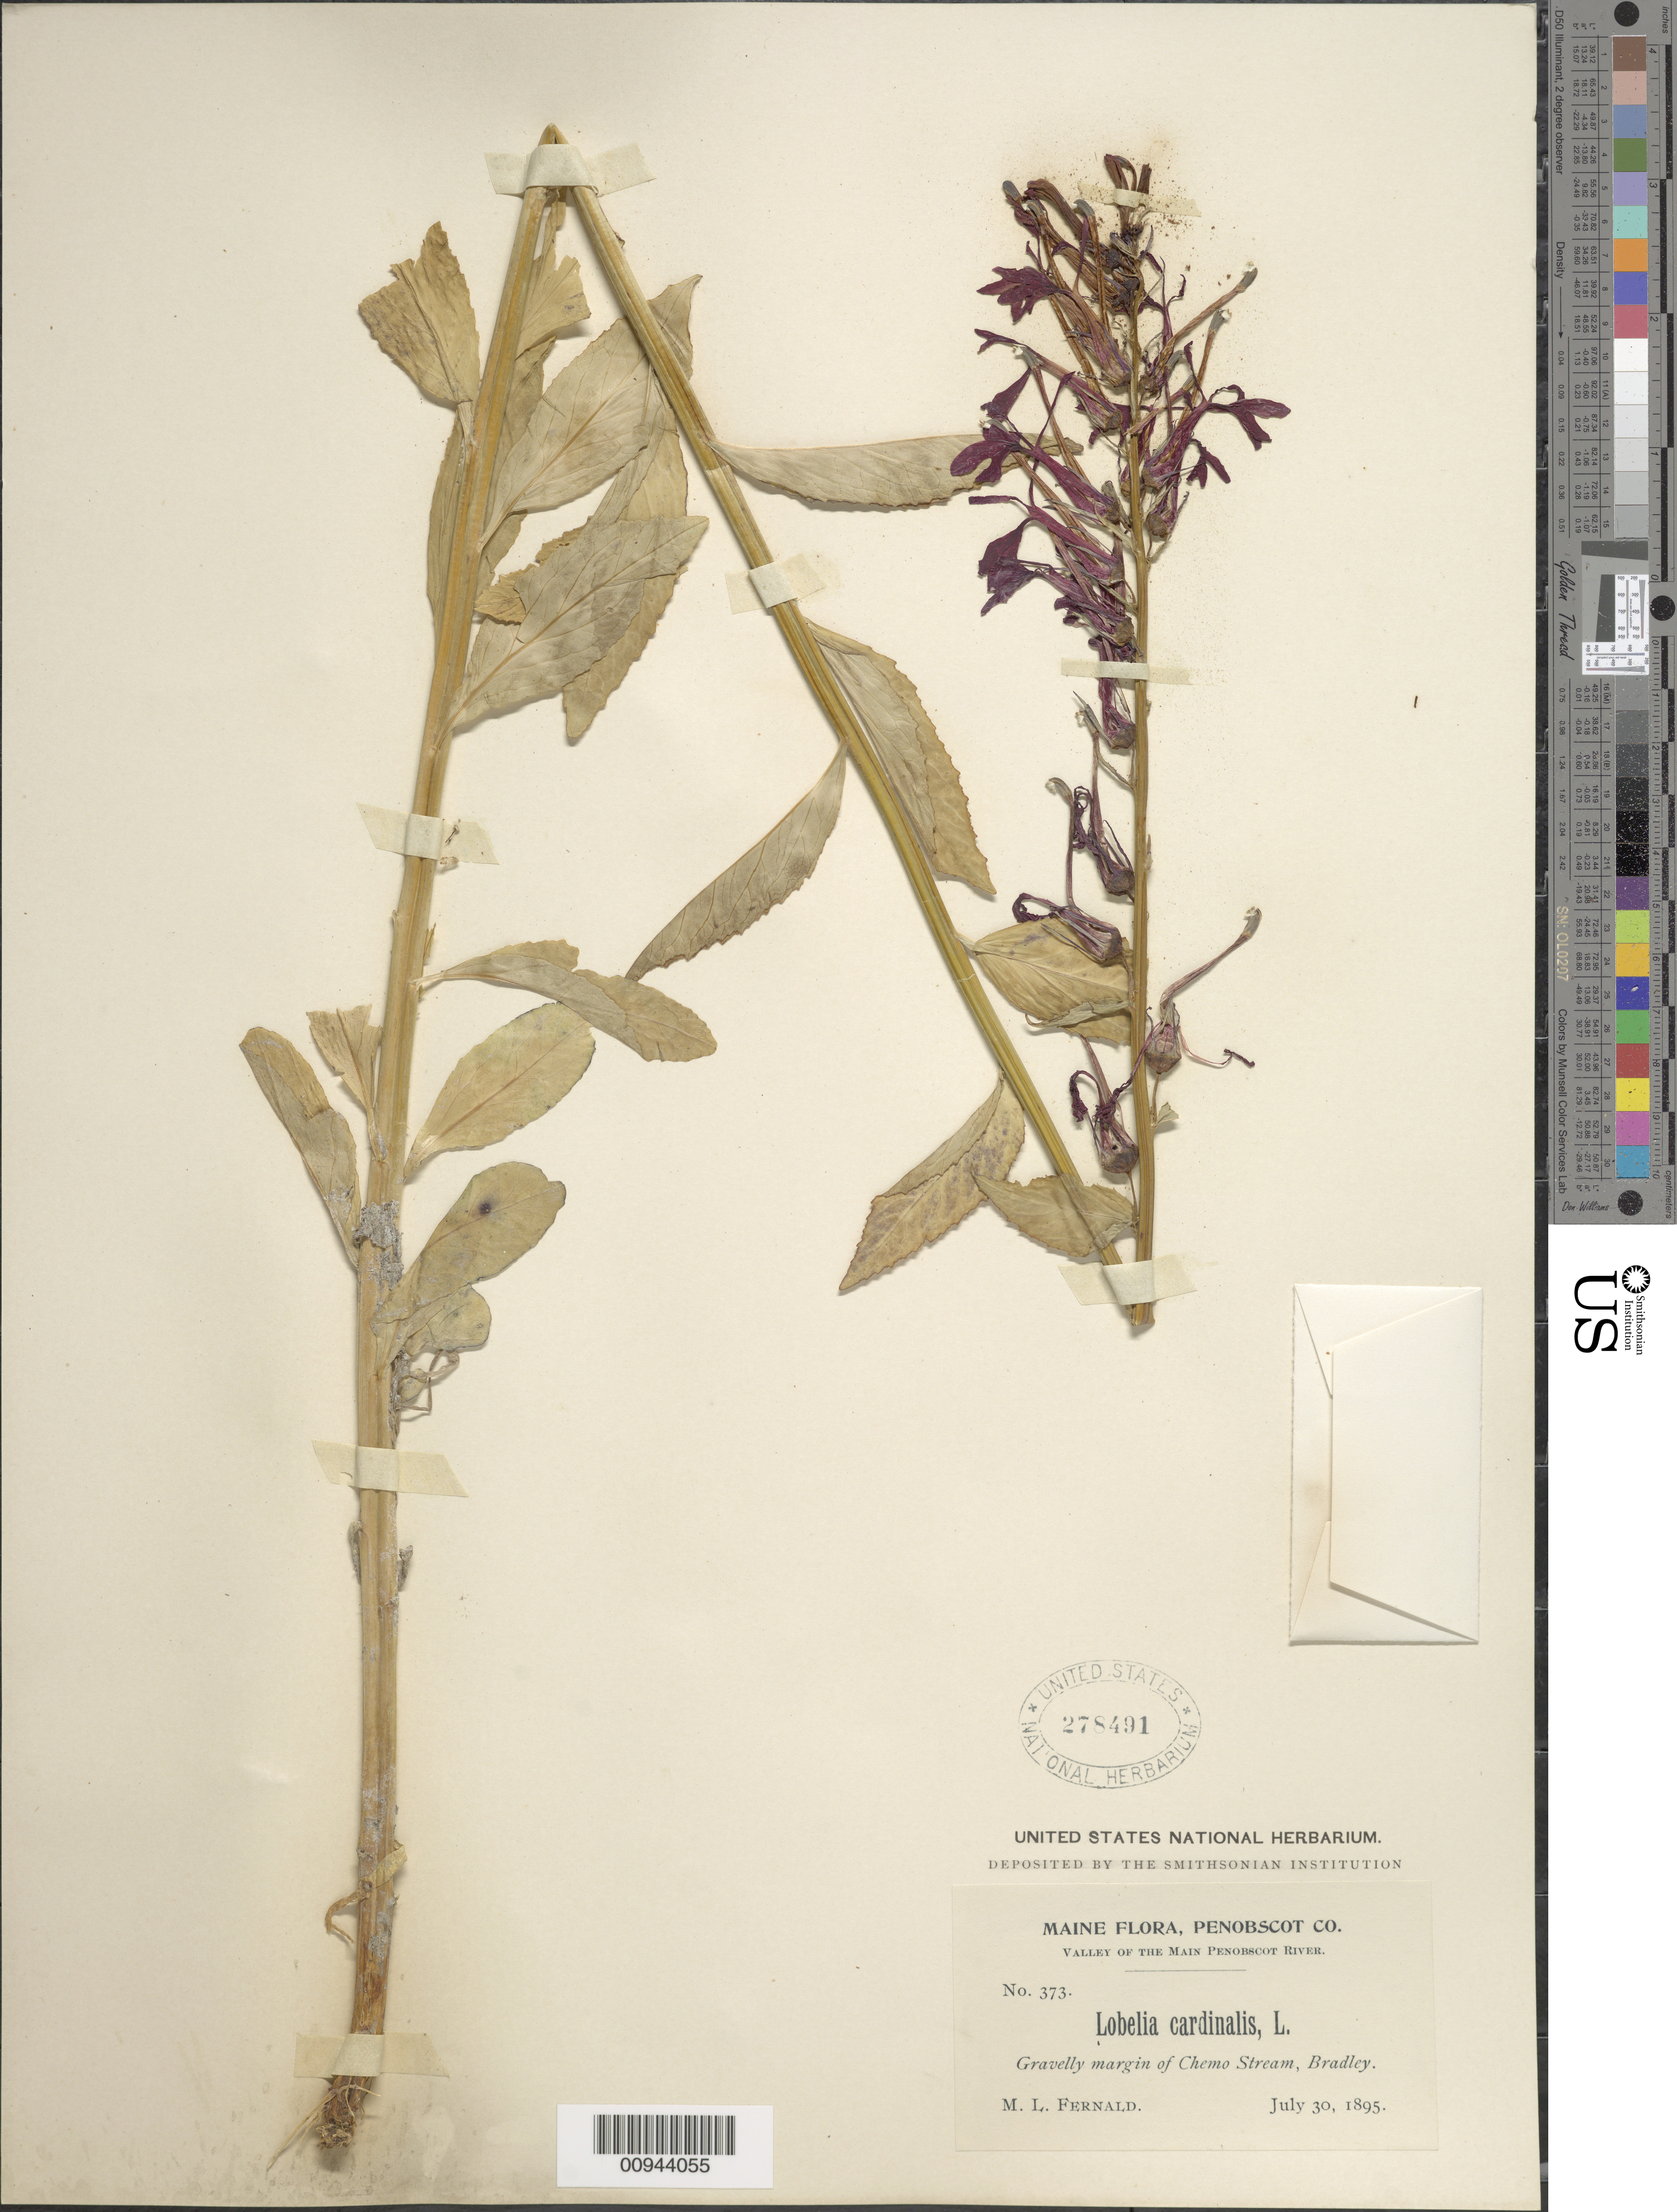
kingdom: Plantae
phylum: Tracheophyta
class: Magnoliopsida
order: Asterales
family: Campanulaceae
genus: Lobelia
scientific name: Lobelia cardinalis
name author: L.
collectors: M. L. Fernald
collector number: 373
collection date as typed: July 30, 1895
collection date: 1895-07-30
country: United States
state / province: Maine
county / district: Penobscot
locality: Chemo Stream, Bradley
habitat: gravelly margin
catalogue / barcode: US 278491